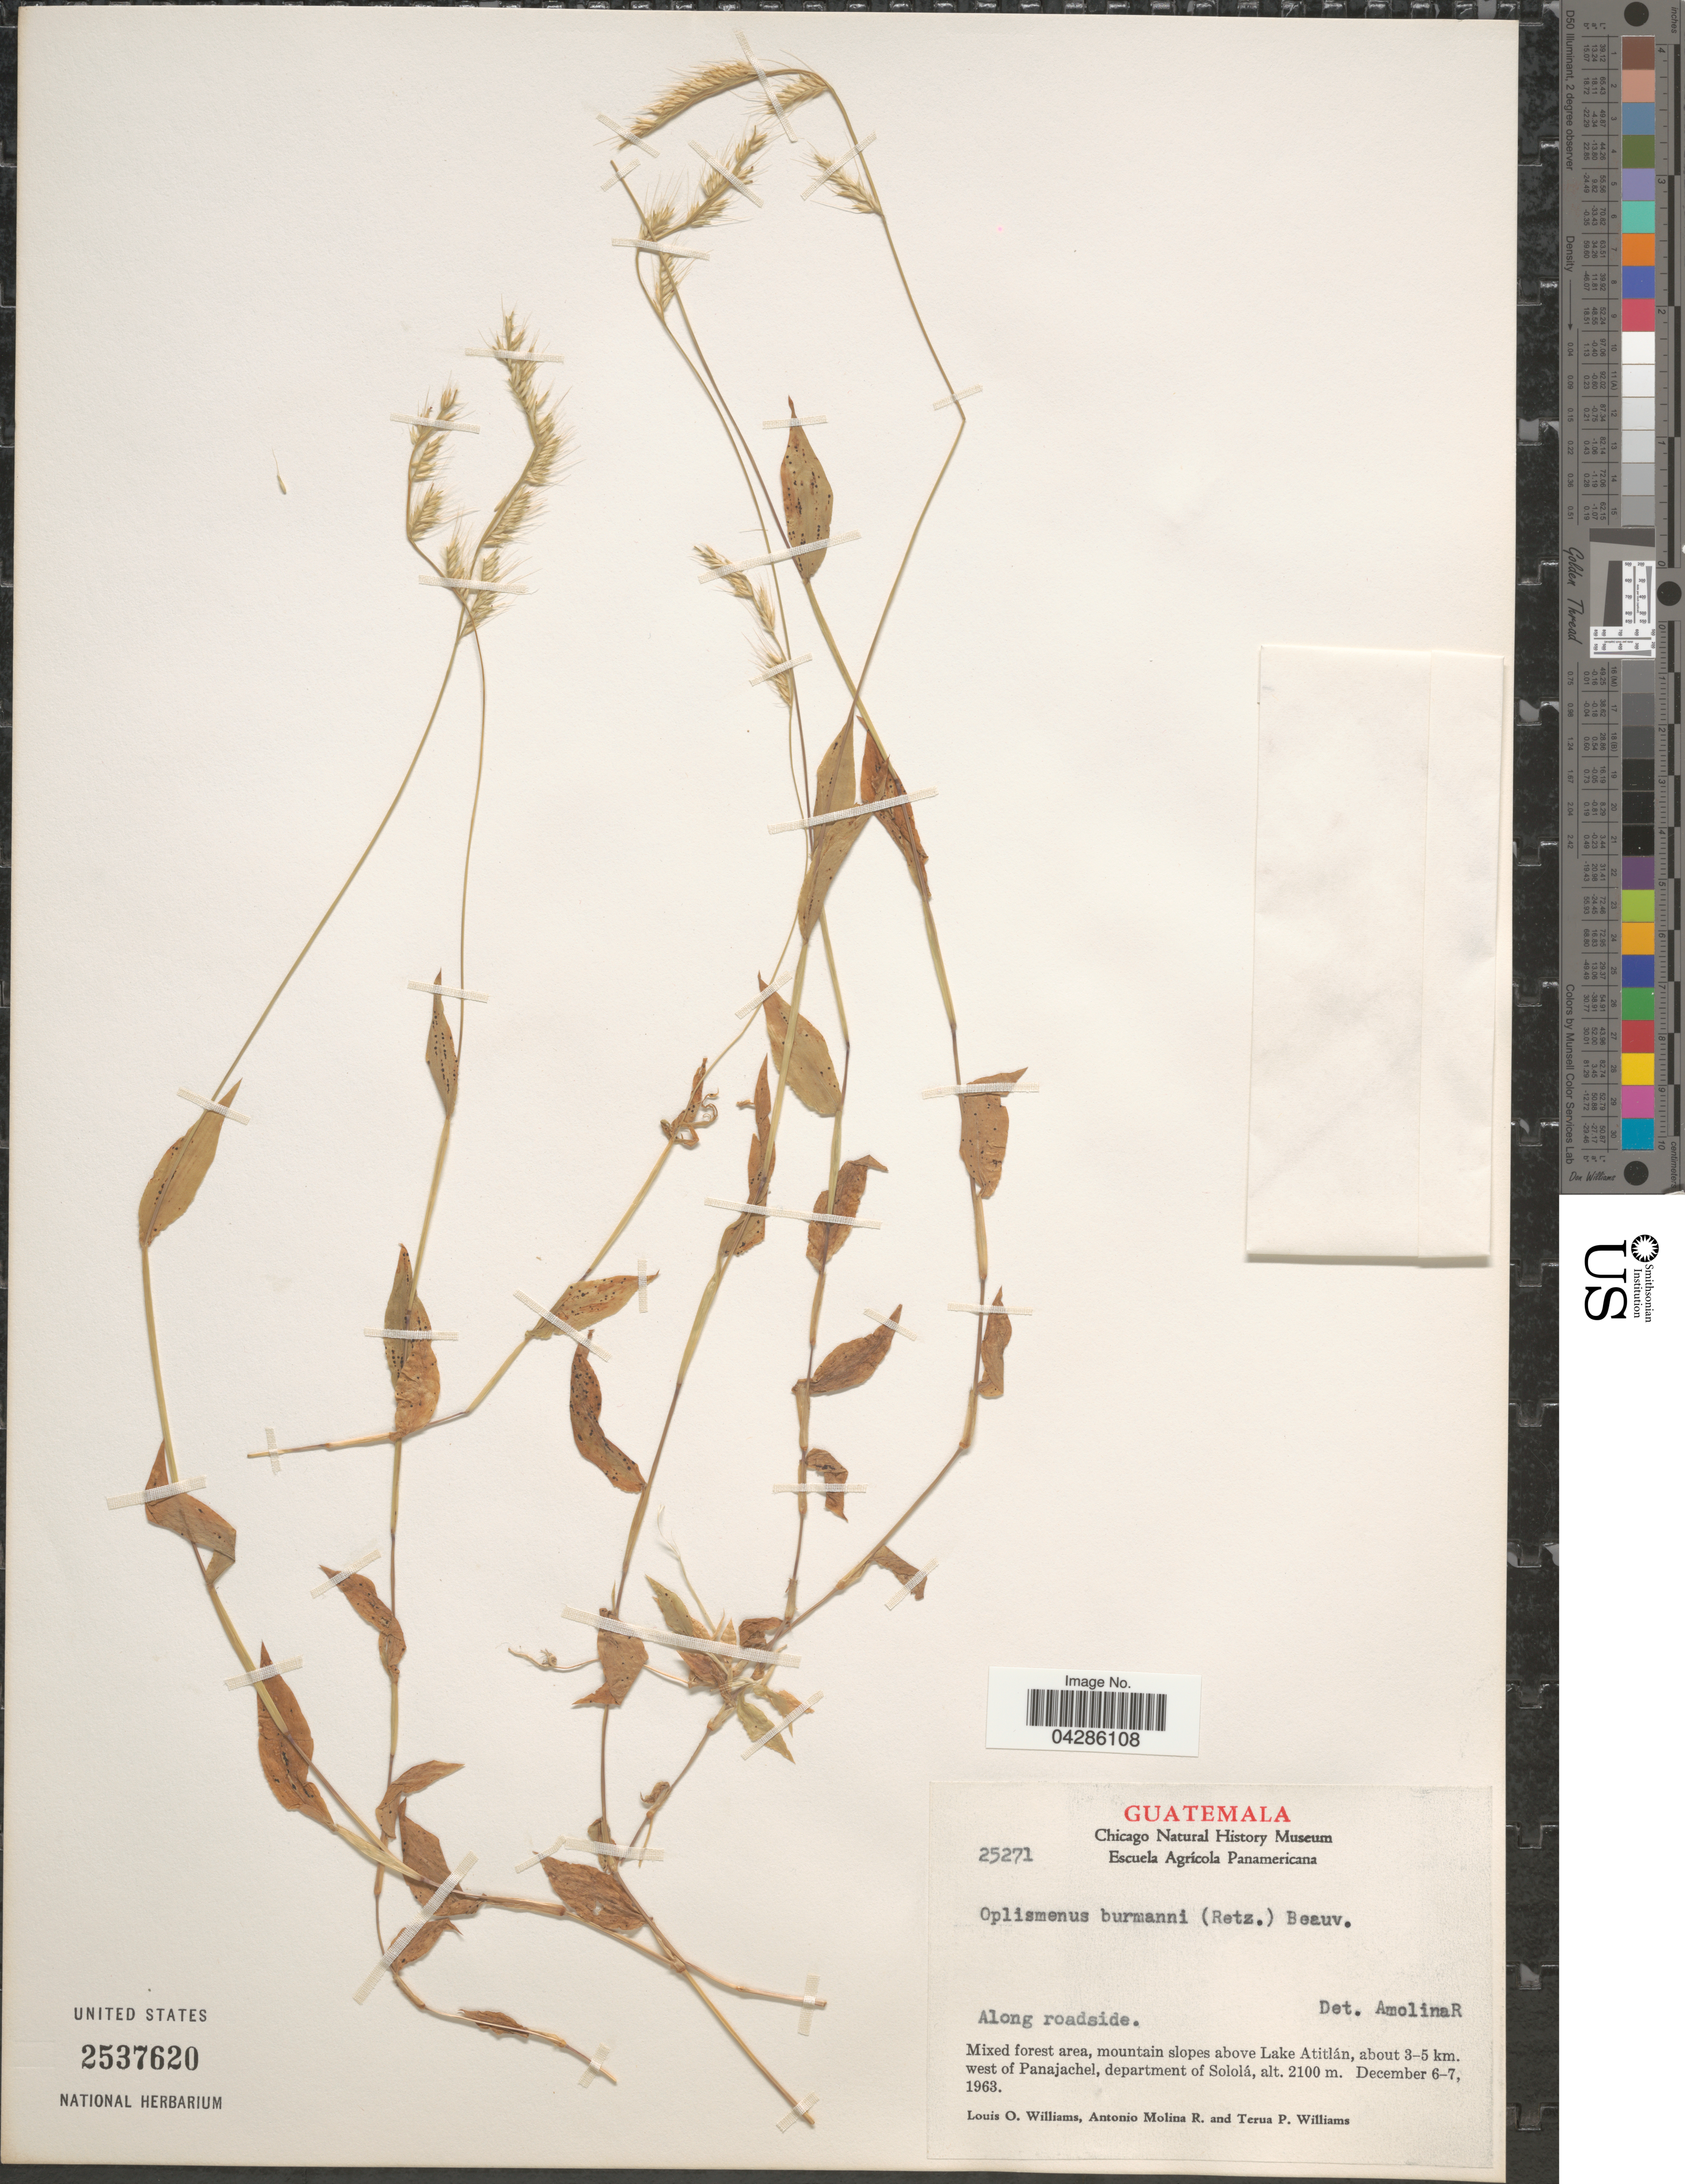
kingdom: Plantae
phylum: Tracheophyta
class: Liliopsida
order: Poales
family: Poaceae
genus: Oplismenus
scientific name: Oplismenus burmannii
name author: (Retz.) P. Beauv.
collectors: L. O. Williams, A. Molina R. & T. Williams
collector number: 25271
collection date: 1963-12-06/1963-12-07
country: Guatemala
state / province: Solola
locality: Along roadside. Mixed forest area, mountain slopes above Lake Atitlán, about 3-5 km. west of Panajachel, department of Sololá.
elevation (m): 2100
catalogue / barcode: US 2537620